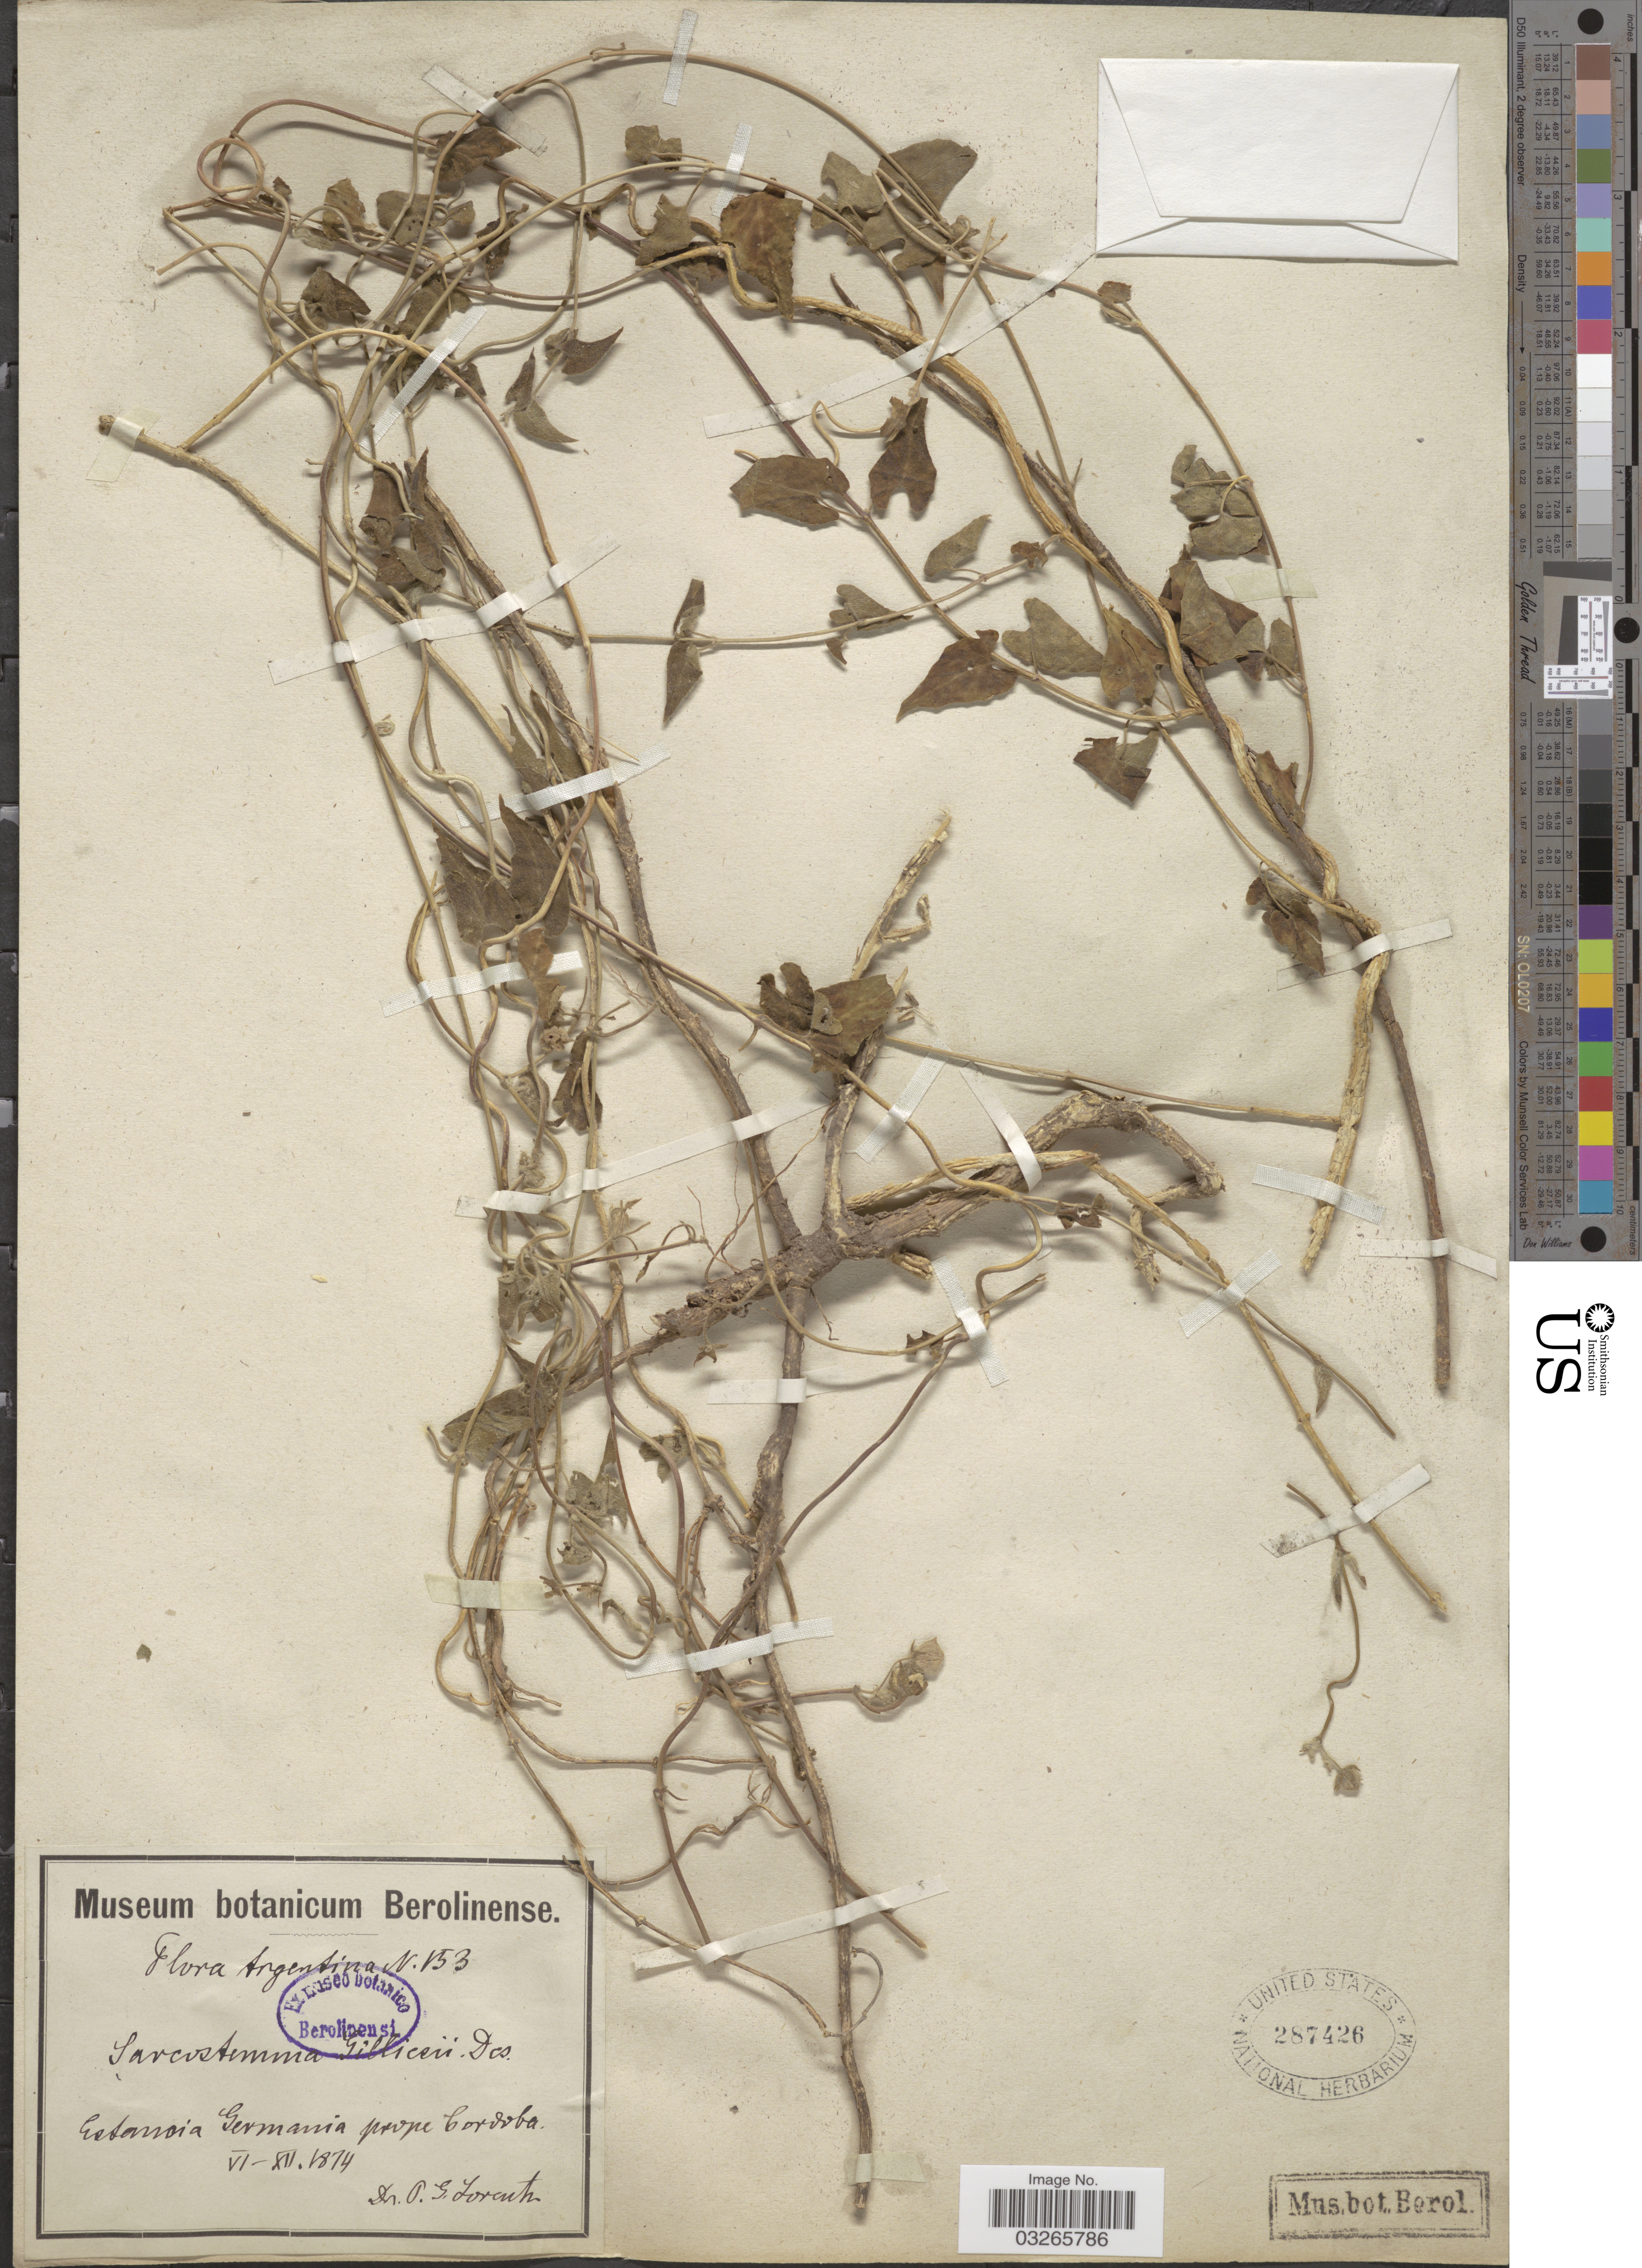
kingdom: Plantae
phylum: Tracheophyta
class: Magnoliopsida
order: Gentianales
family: Apocynaceae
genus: Sarcostemma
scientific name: Sarcostemma gilliesii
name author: (Hook. & Arn.) Decne.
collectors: P. G. Lorentz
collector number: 153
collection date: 1874-06/1874-12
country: Argentina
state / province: Cordoba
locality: Estancia Germania.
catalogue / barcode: US 287426